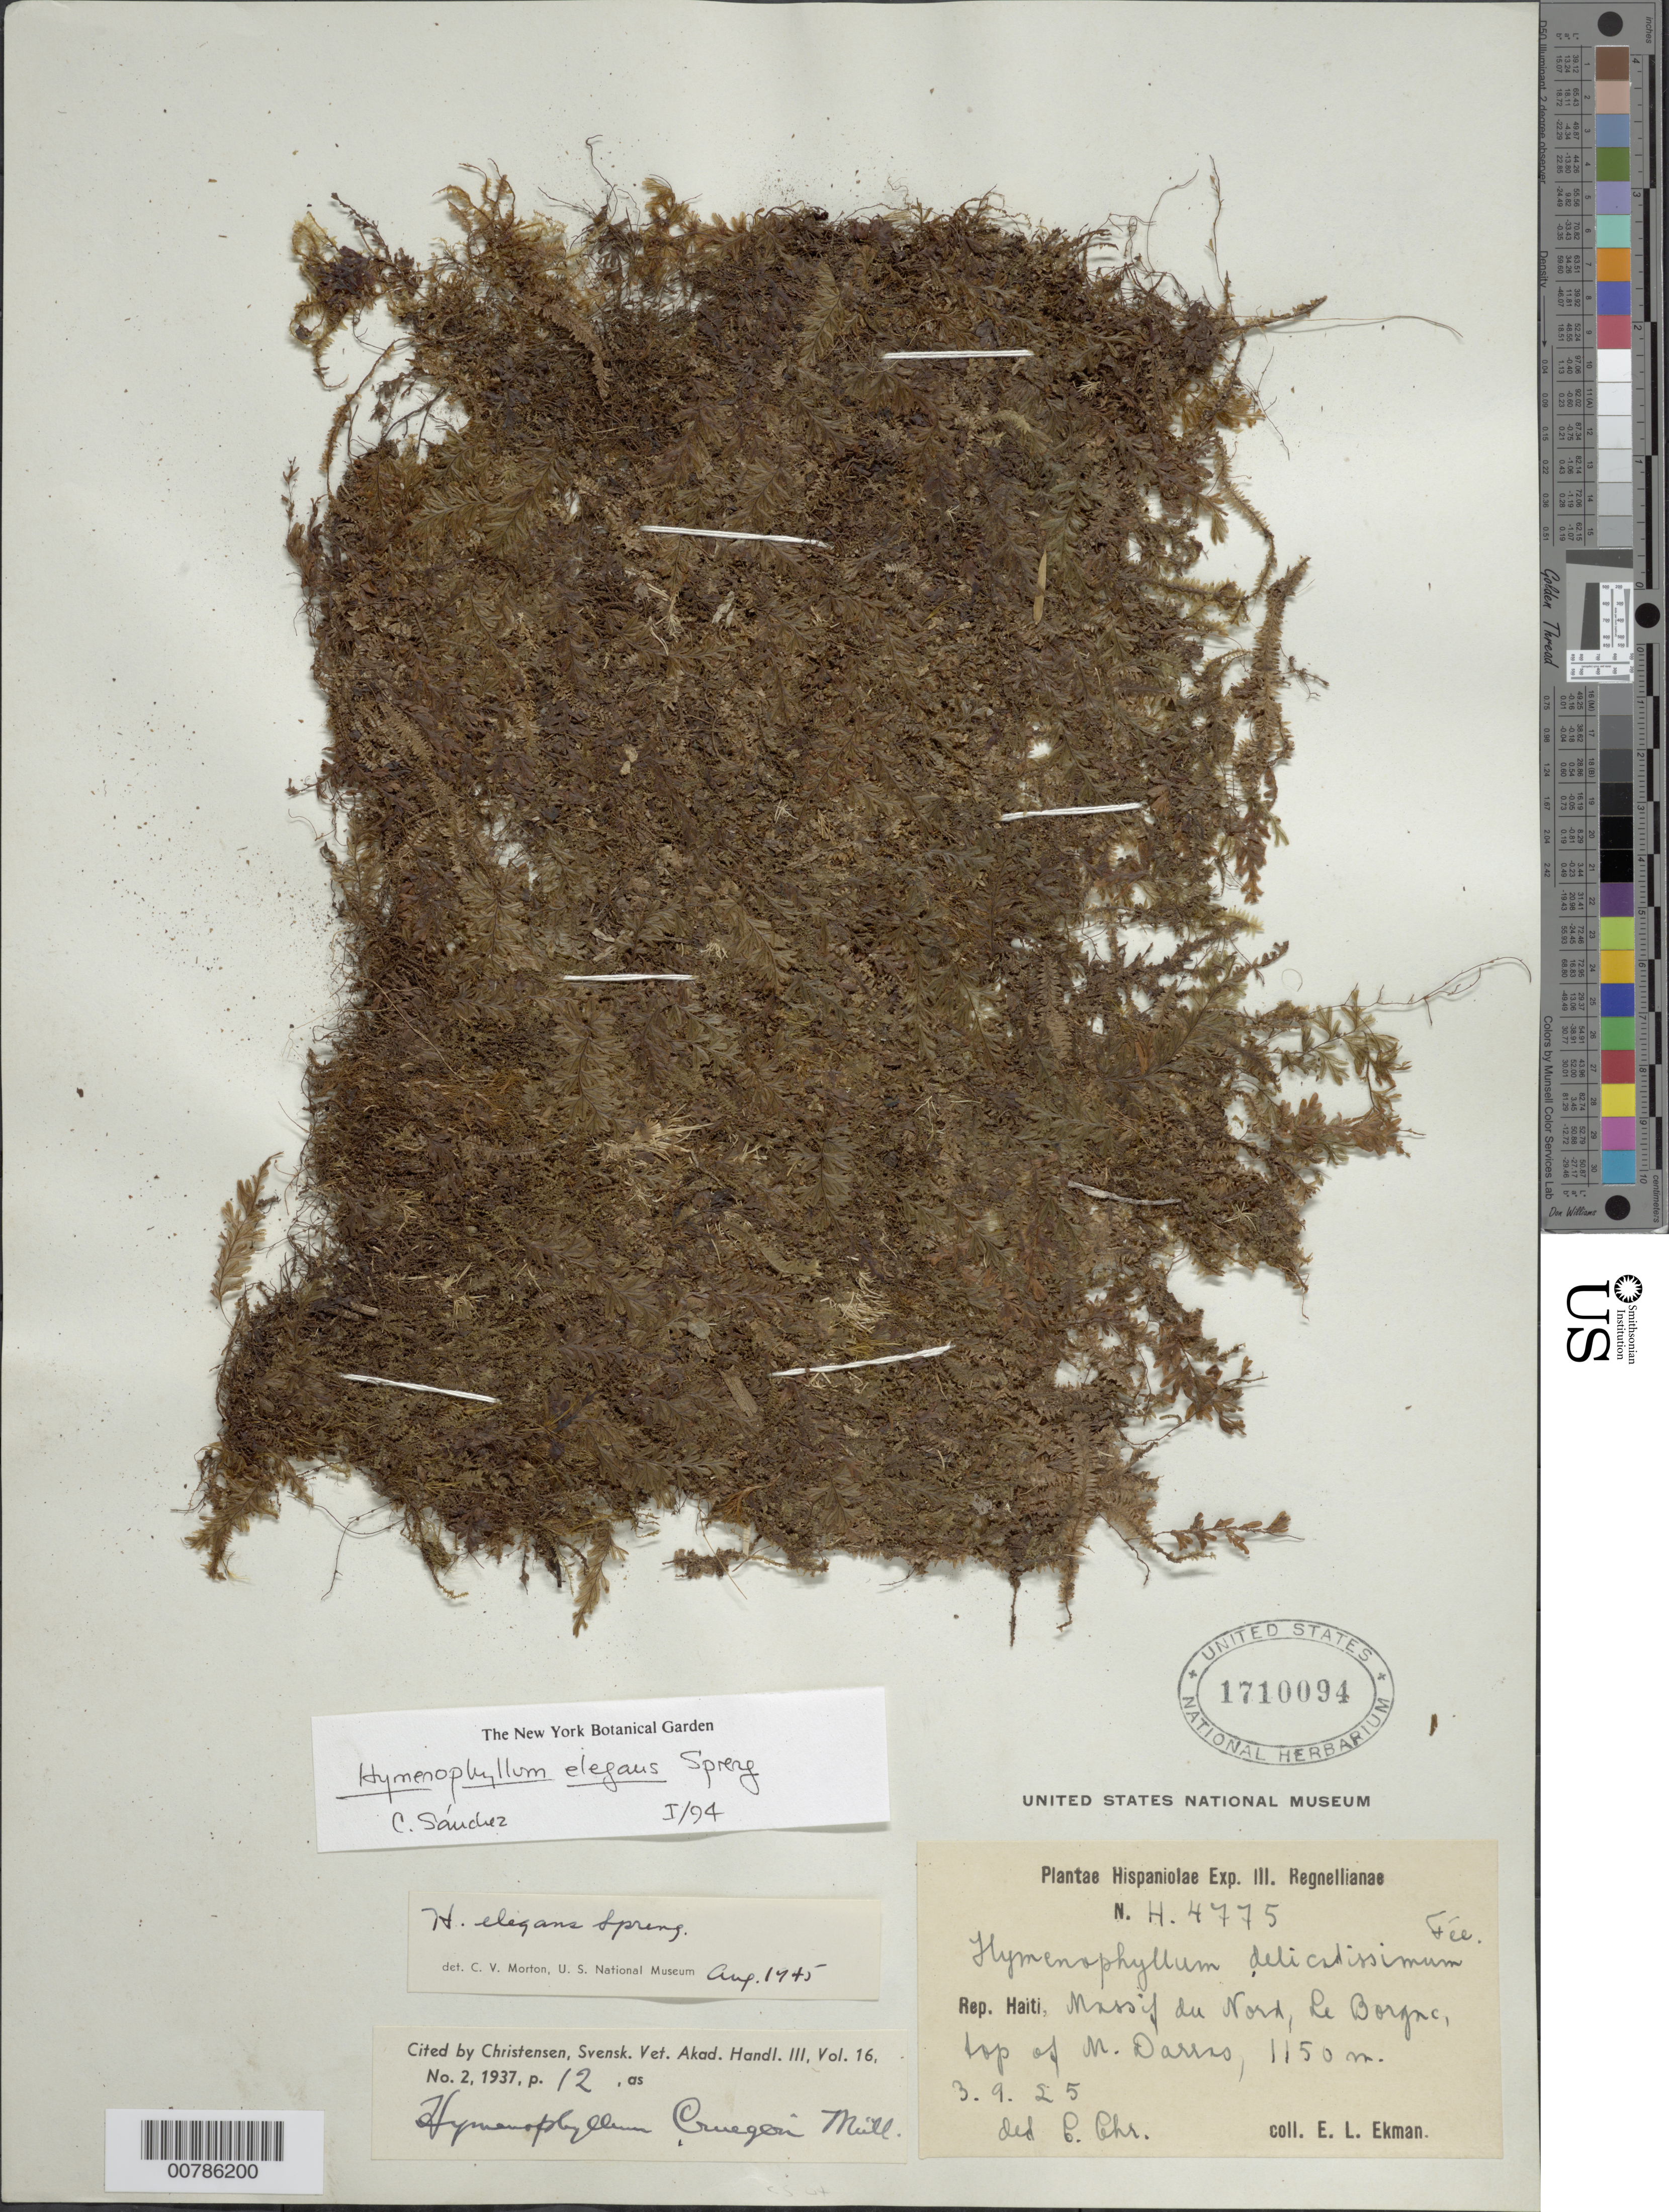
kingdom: Plantae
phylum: Tracheophyta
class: Polypodiopsida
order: Hymenophyllales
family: Hymenophyllaceae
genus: Hymenophyllum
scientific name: Hymenophyllum elegans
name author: Spreng.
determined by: Sánchez, C. A.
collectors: E. L. Ekman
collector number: H 4775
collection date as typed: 03 Sep 1925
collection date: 1925-09-03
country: Haiti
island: Hispaniola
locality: Massif du Nord, Le Brogne, top of M. Darrens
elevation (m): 1150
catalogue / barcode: US 1710094